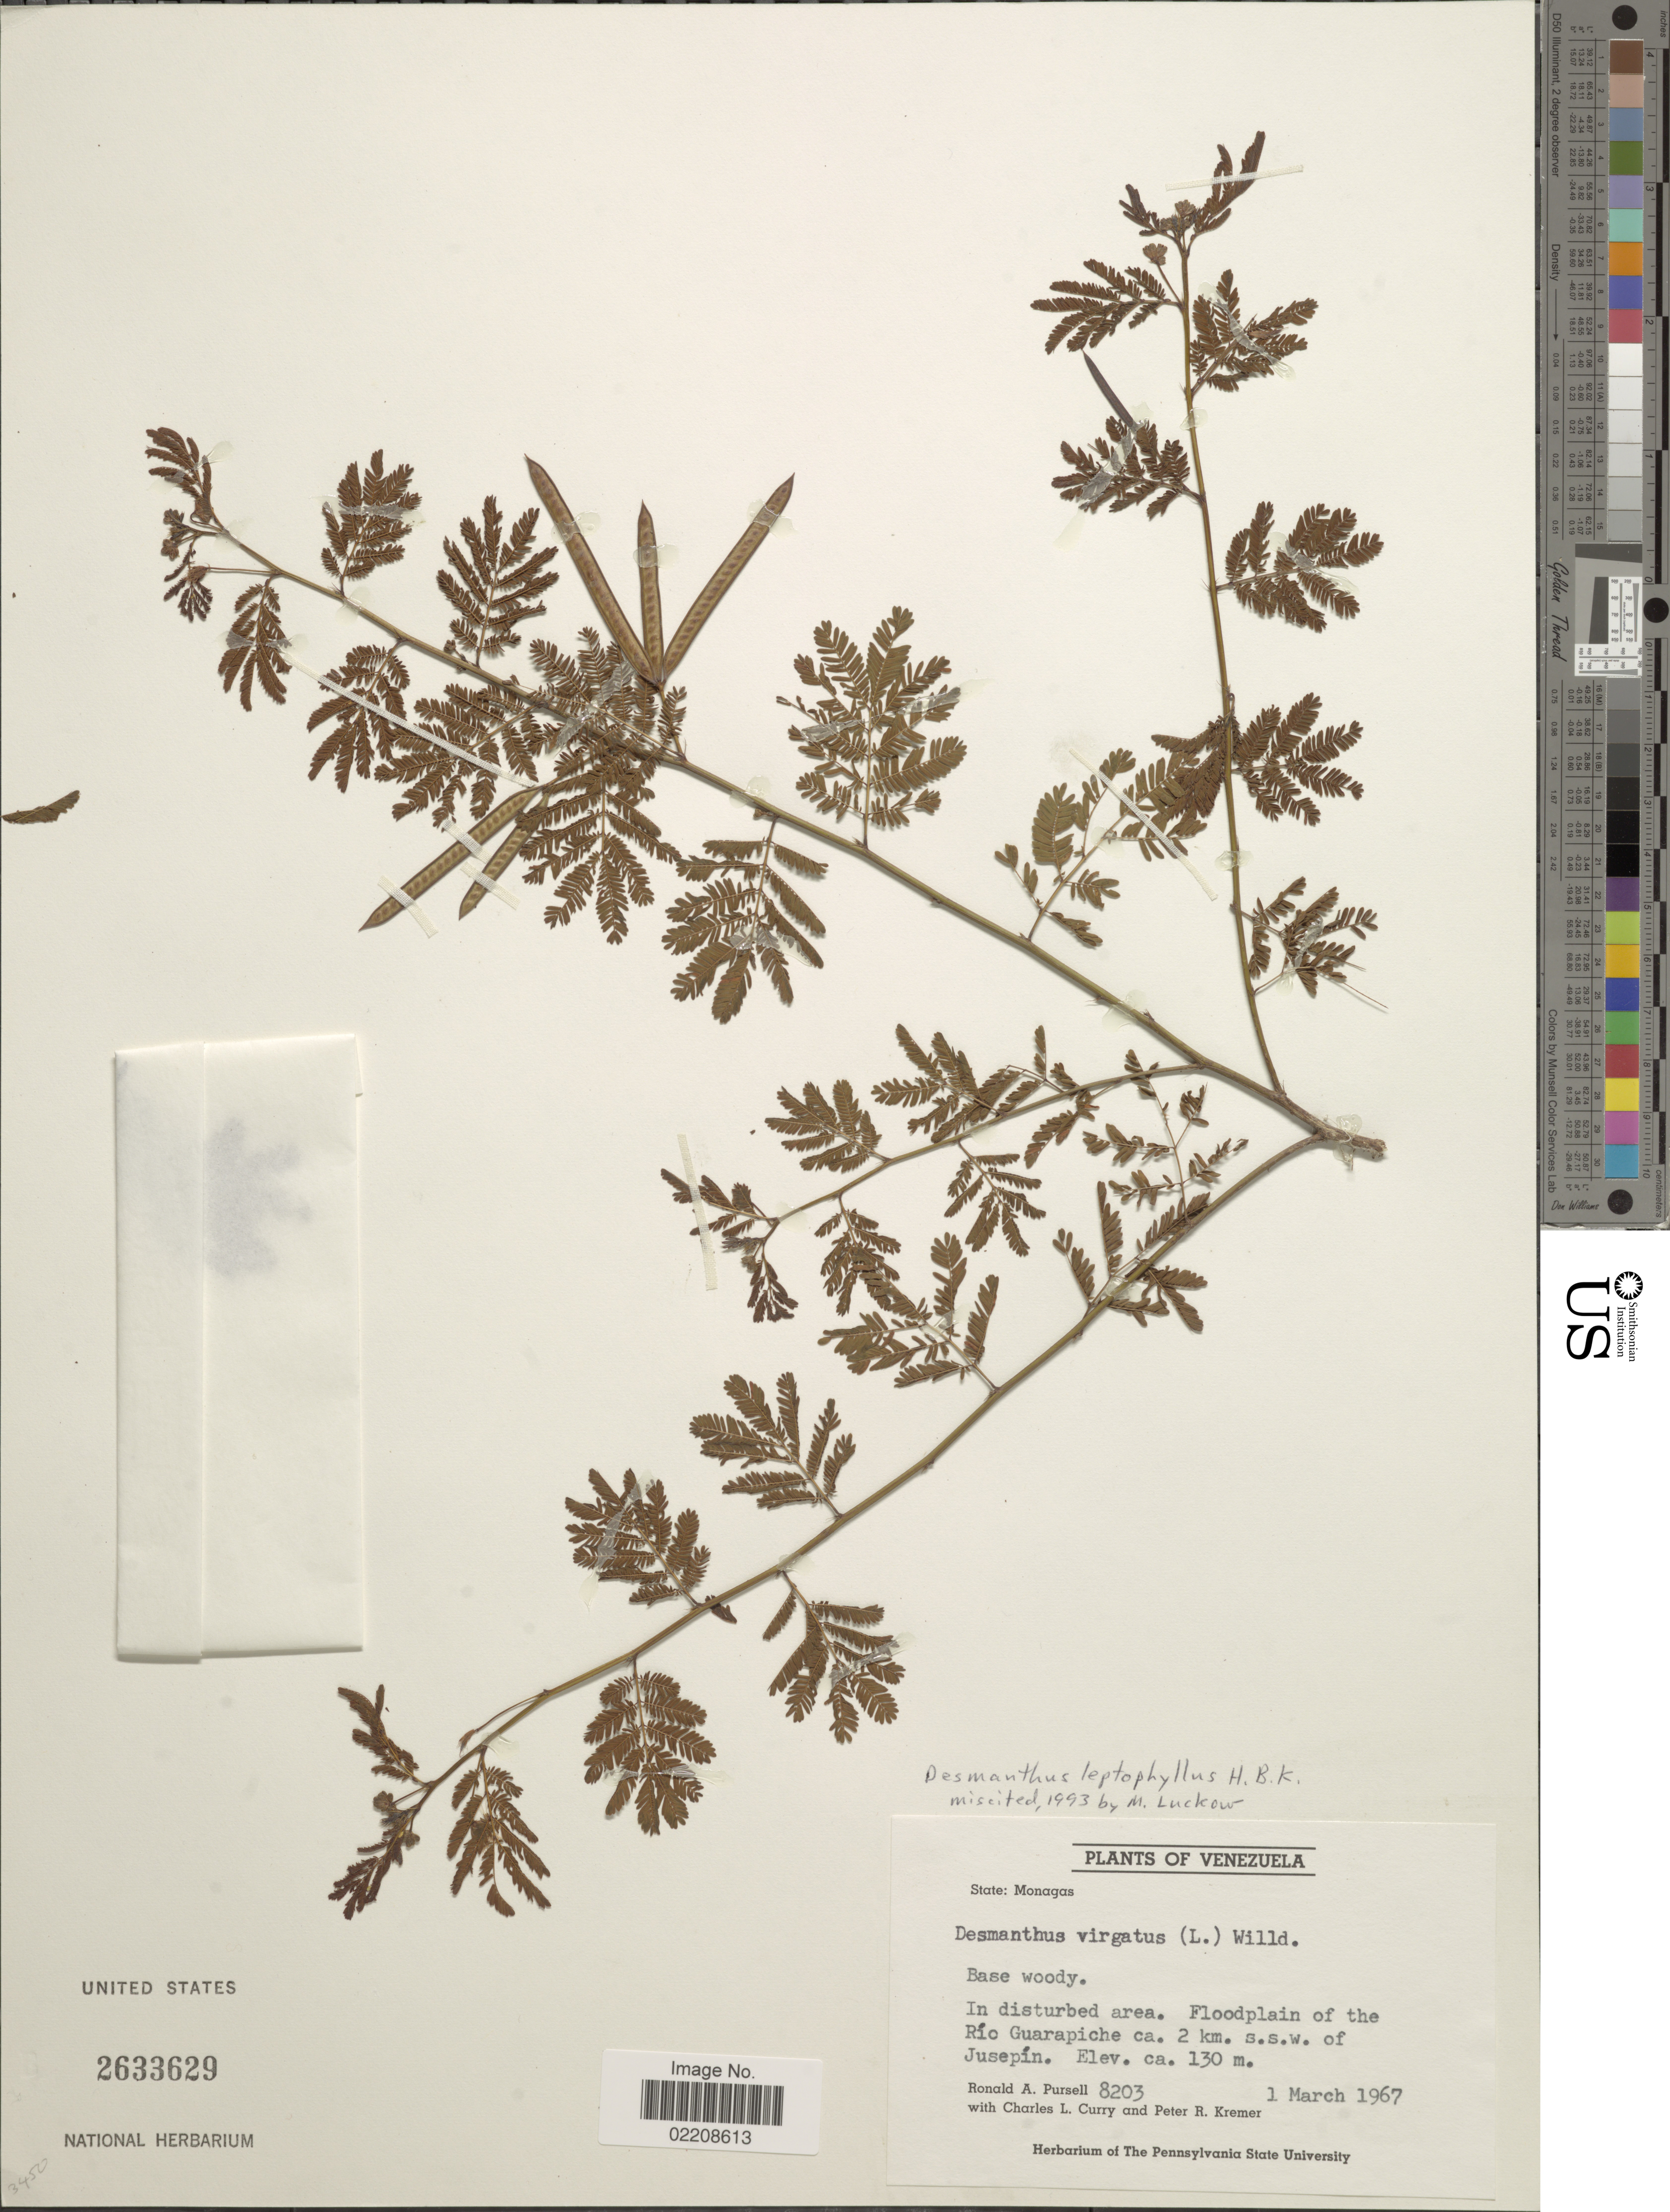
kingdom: Plantae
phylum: Tracheophyta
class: Magnoliopsida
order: Fabales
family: Fabaceae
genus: Desmanthus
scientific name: Desmanthus leptophyllus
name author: Kunth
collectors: R. A. Pursell, C. L. Curry & P. Kremer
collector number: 8203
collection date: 1967-03-01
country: Venezuela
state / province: Monagas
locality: State: Monagas. In disturbed area. Floodplain of the Río Guarapiche ca. 2 km. s.s.w. of Jusepín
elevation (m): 130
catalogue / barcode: US 2633629